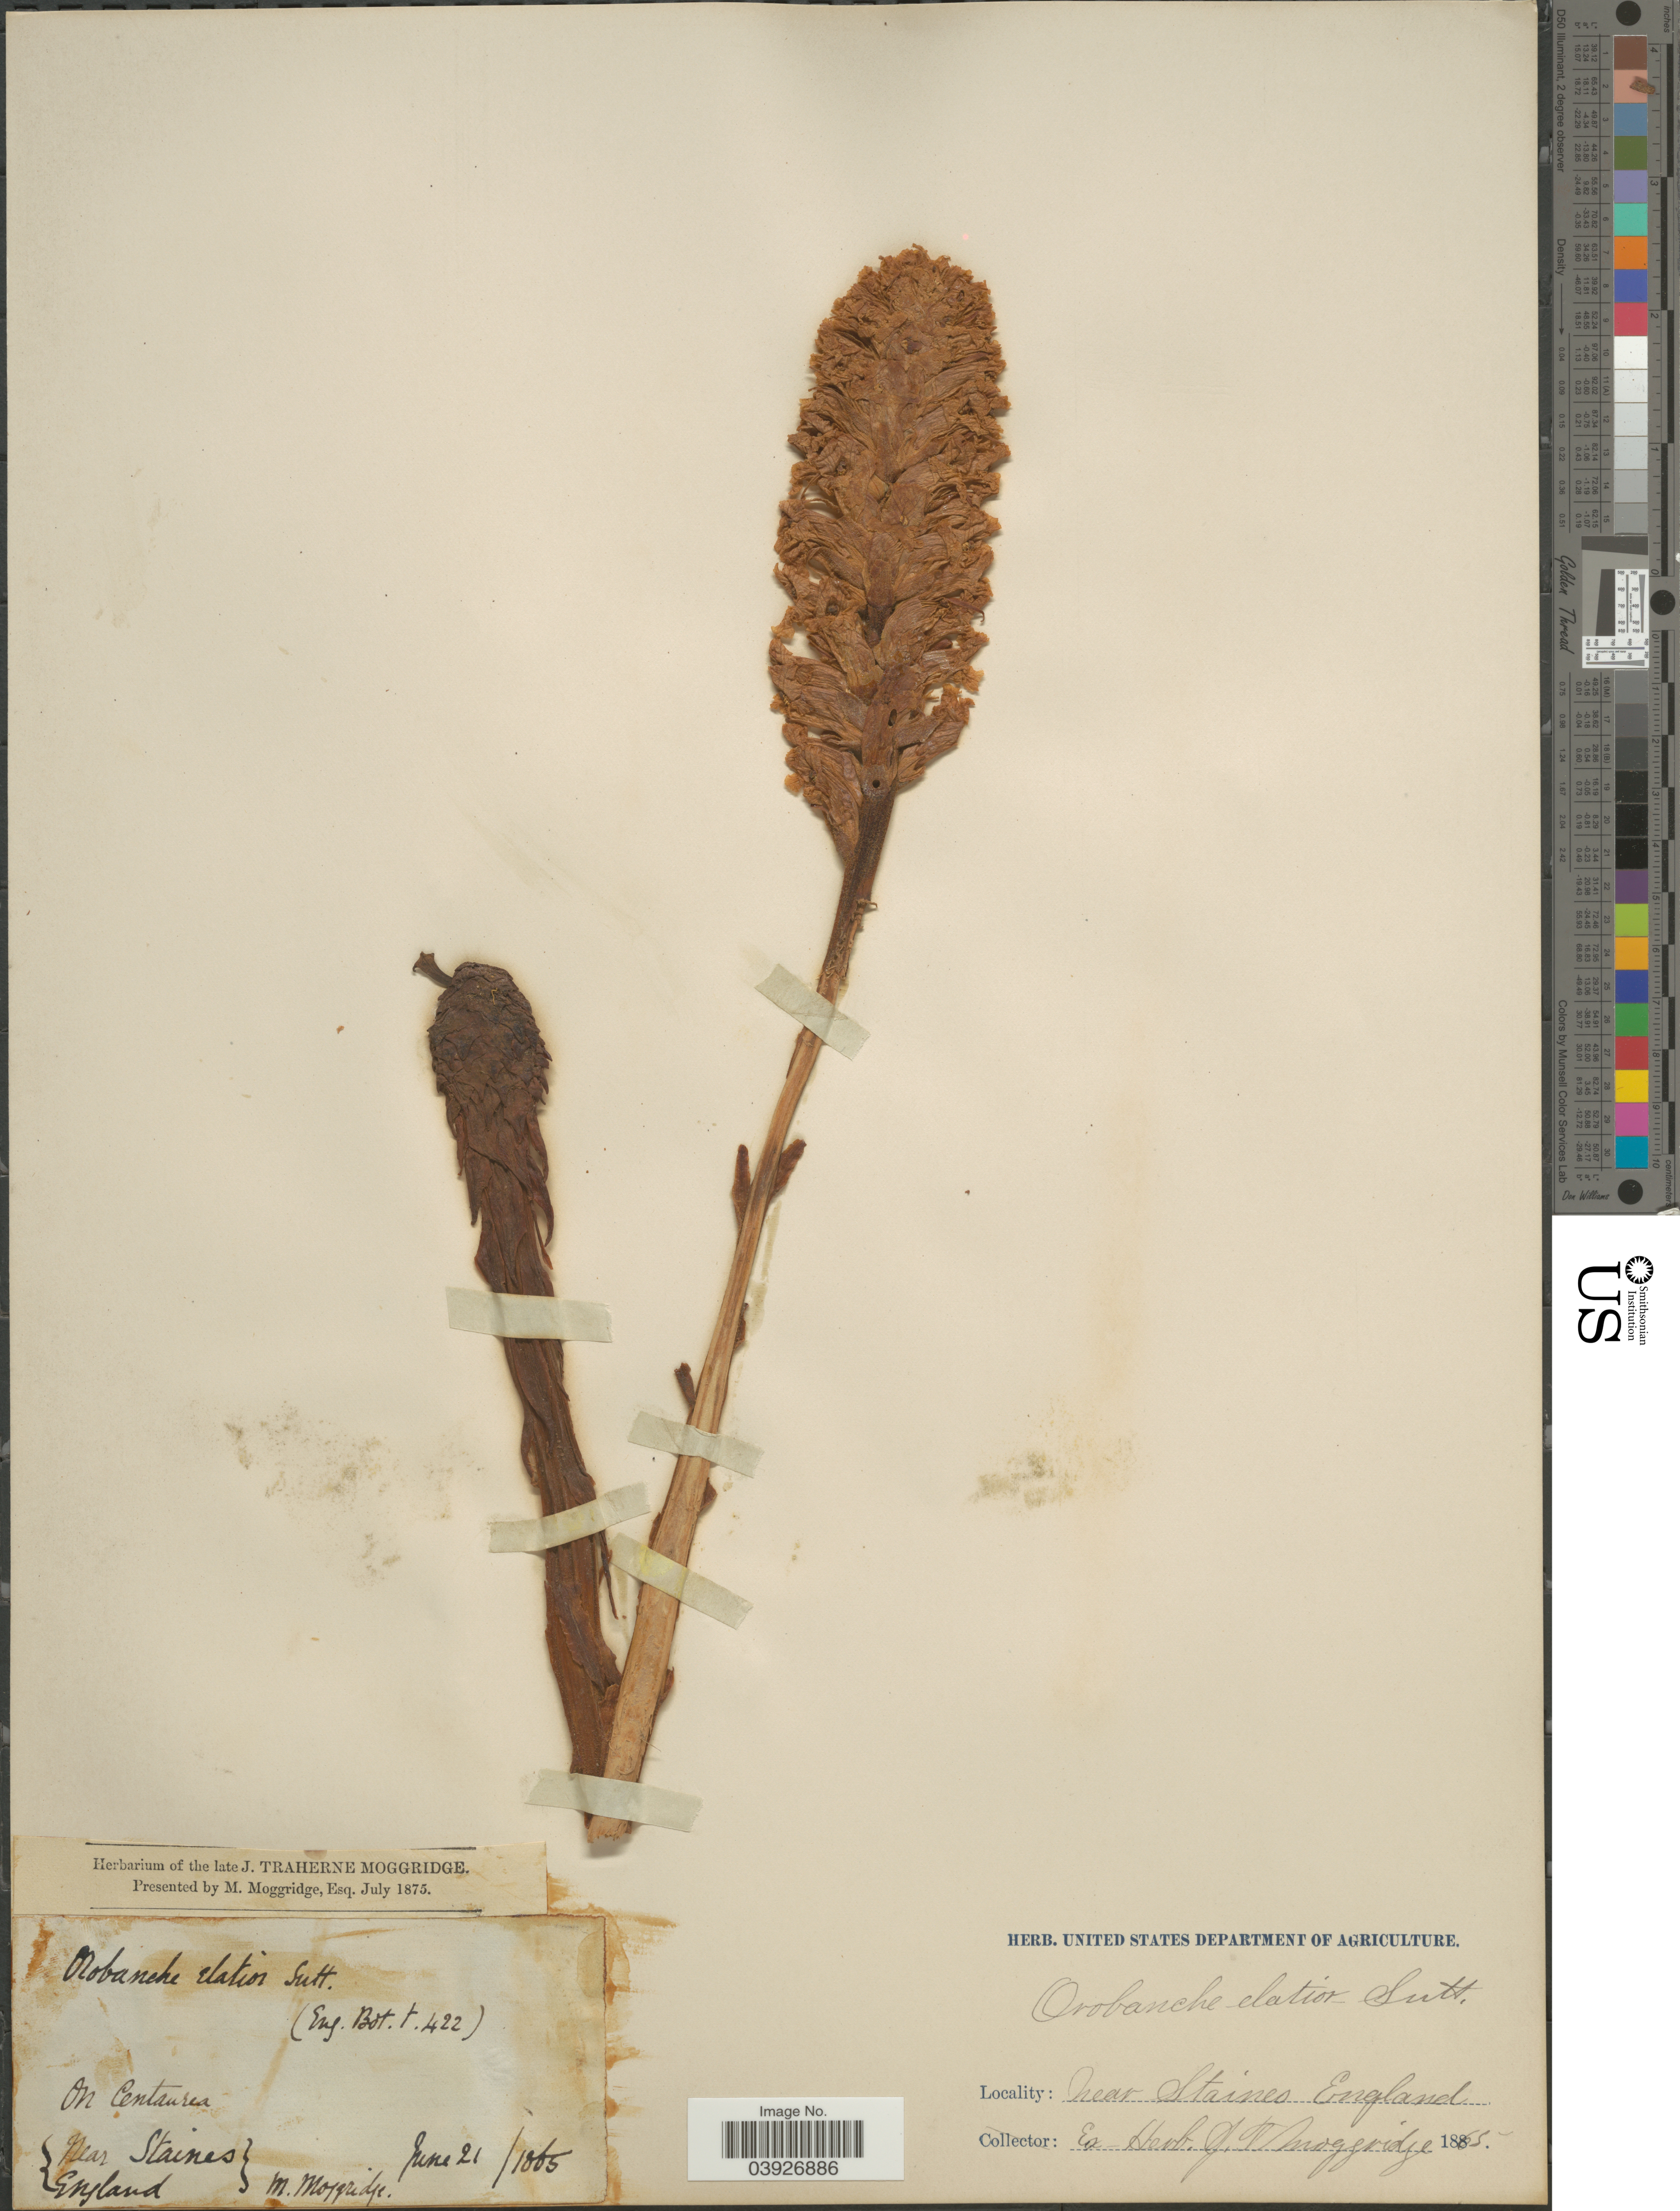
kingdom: Plantae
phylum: Tracheophyta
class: Magnoliopsida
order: Lamiales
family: Orobanchaceae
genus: Orobanche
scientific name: Orobanche elatior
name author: Sutton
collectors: ex herb. J.T. Moggridge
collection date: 1865-06-21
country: United Kingdom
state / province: England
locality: Near Staines.